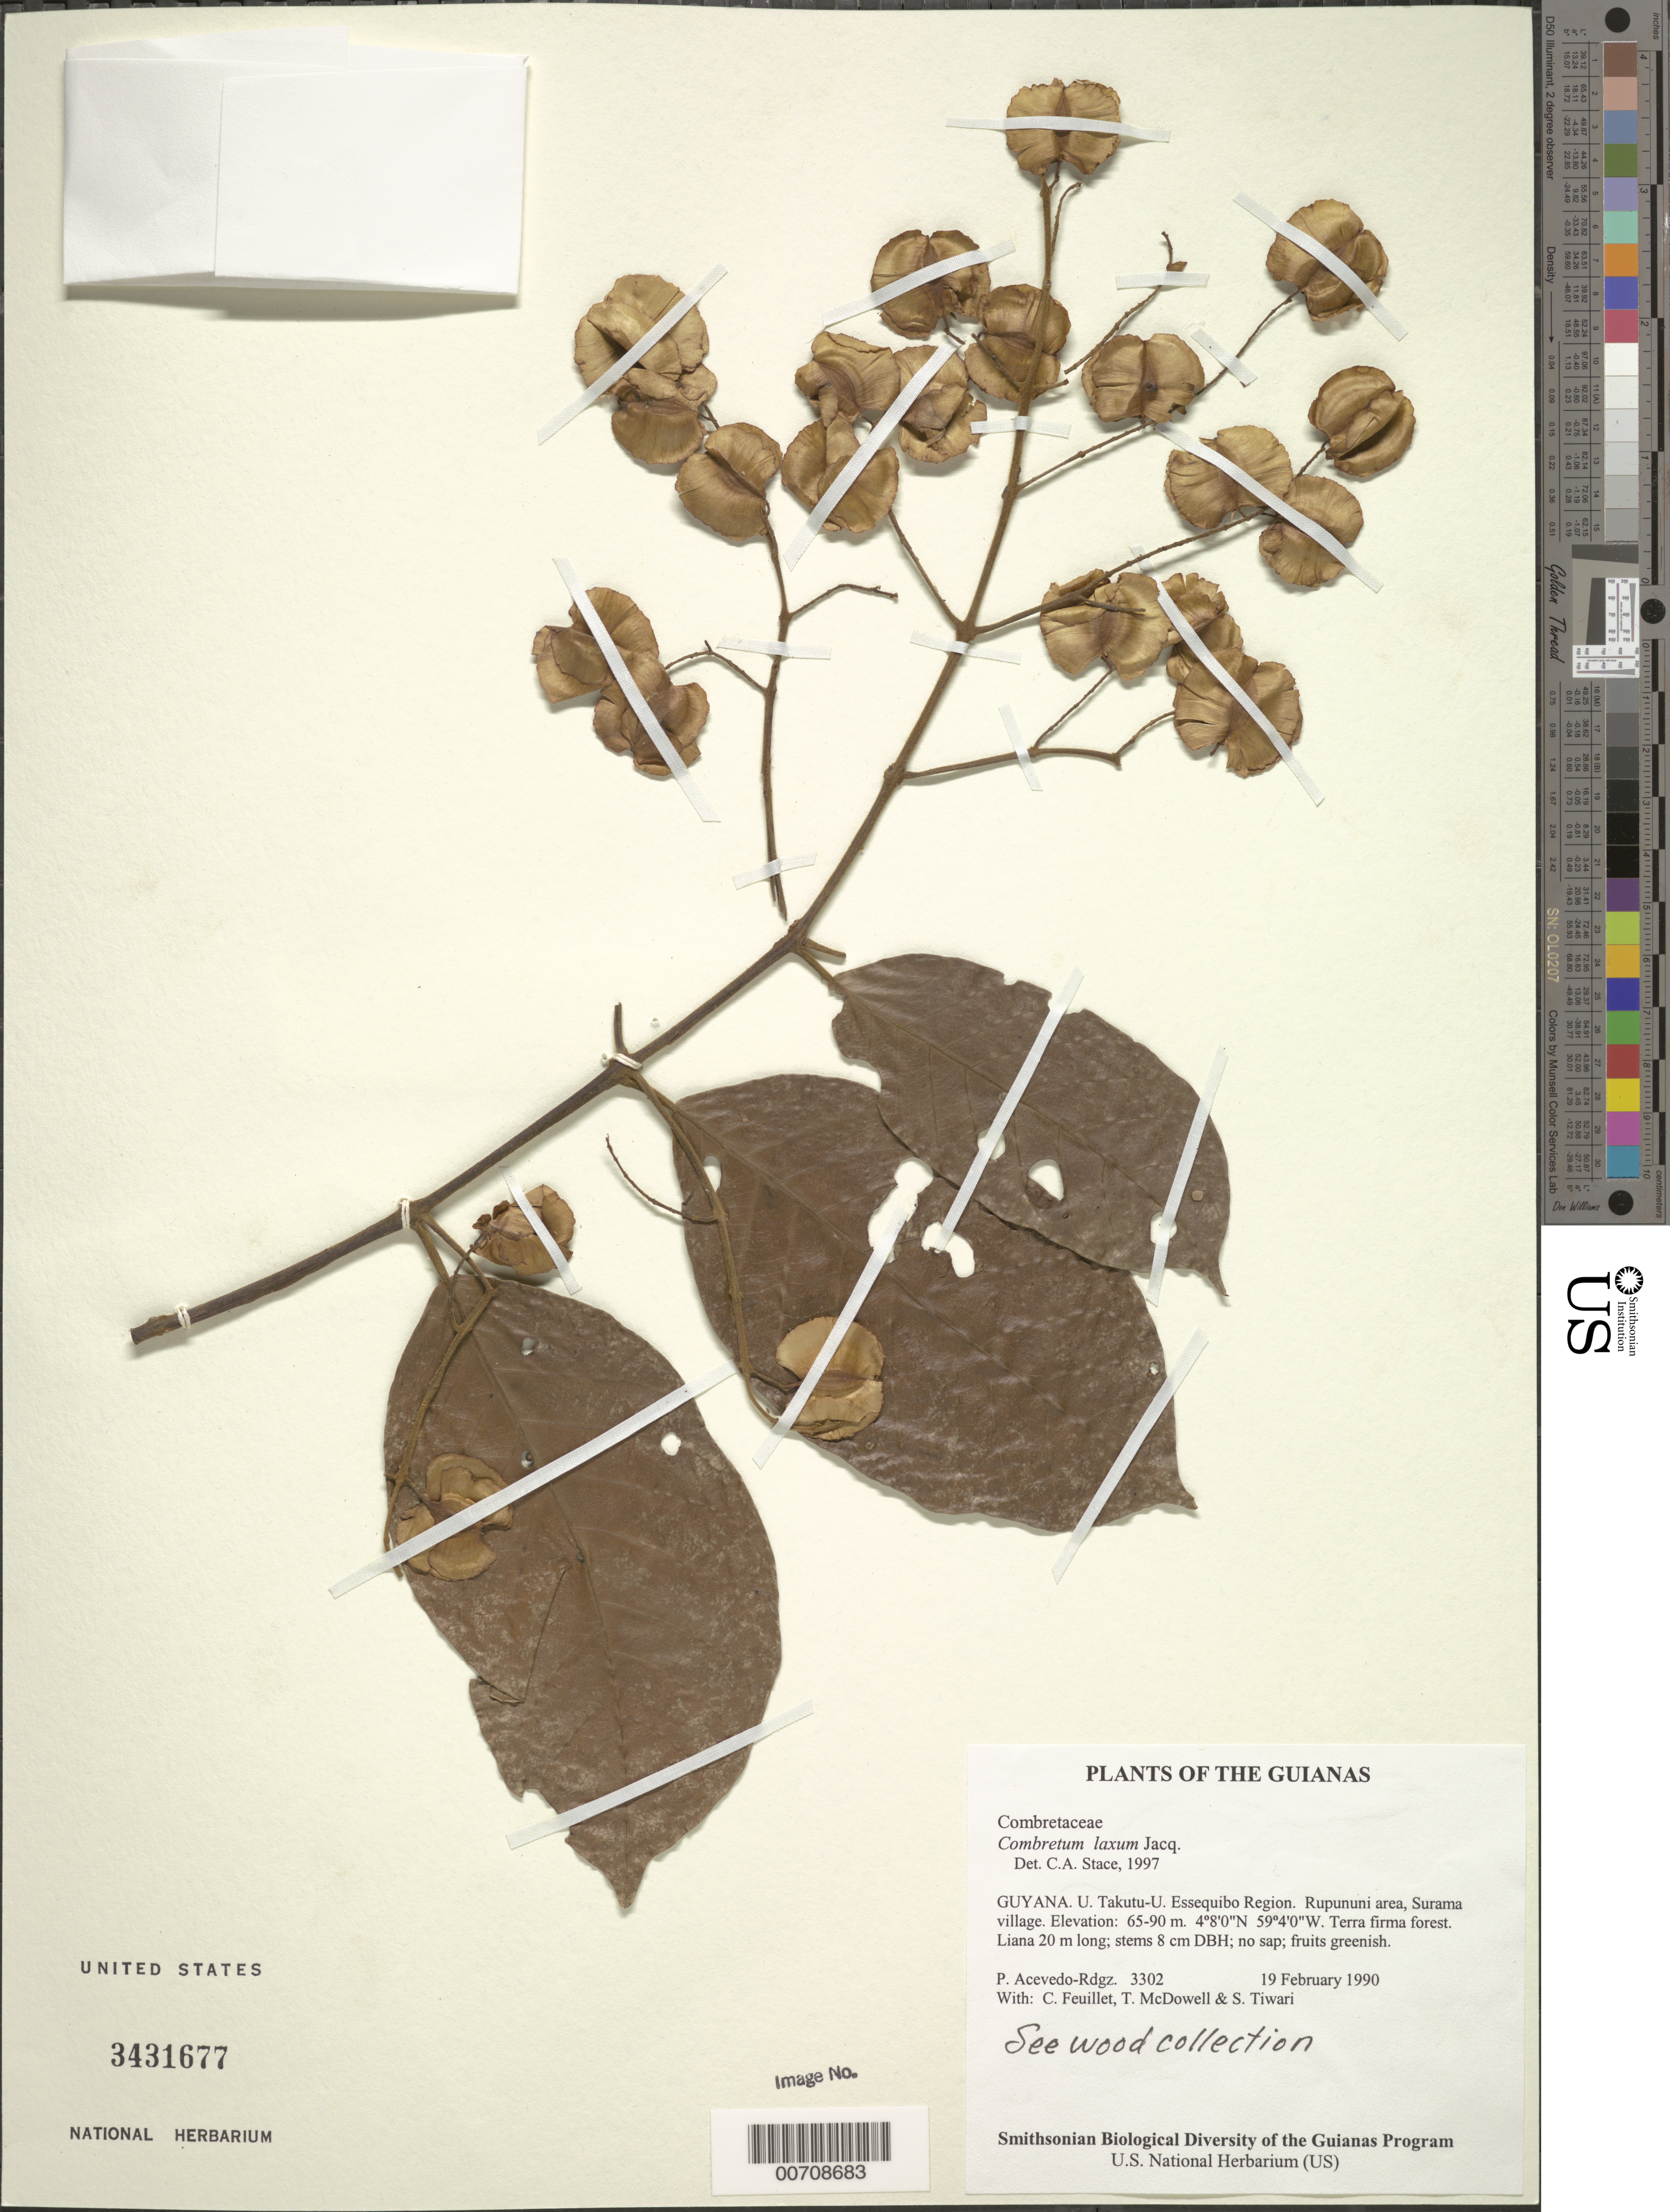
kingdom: Plantae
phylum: Tracheophyta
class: Magnoliopsida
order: Myrtales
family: Combretaceae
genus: Combretum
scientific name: Combretum laxum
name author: Jacq.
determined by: Stace, C. A.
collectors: P. Acevedo-Rodr., C. Feuillet, T. McDowell & S. Tiwari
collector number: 3302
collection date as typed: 19 Feb 1990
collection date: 1990-02-19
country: Guyana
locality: U. Takutu - U. Essequibo. Rupununi area, Surama village.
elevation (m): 65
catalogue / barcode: US 3431677